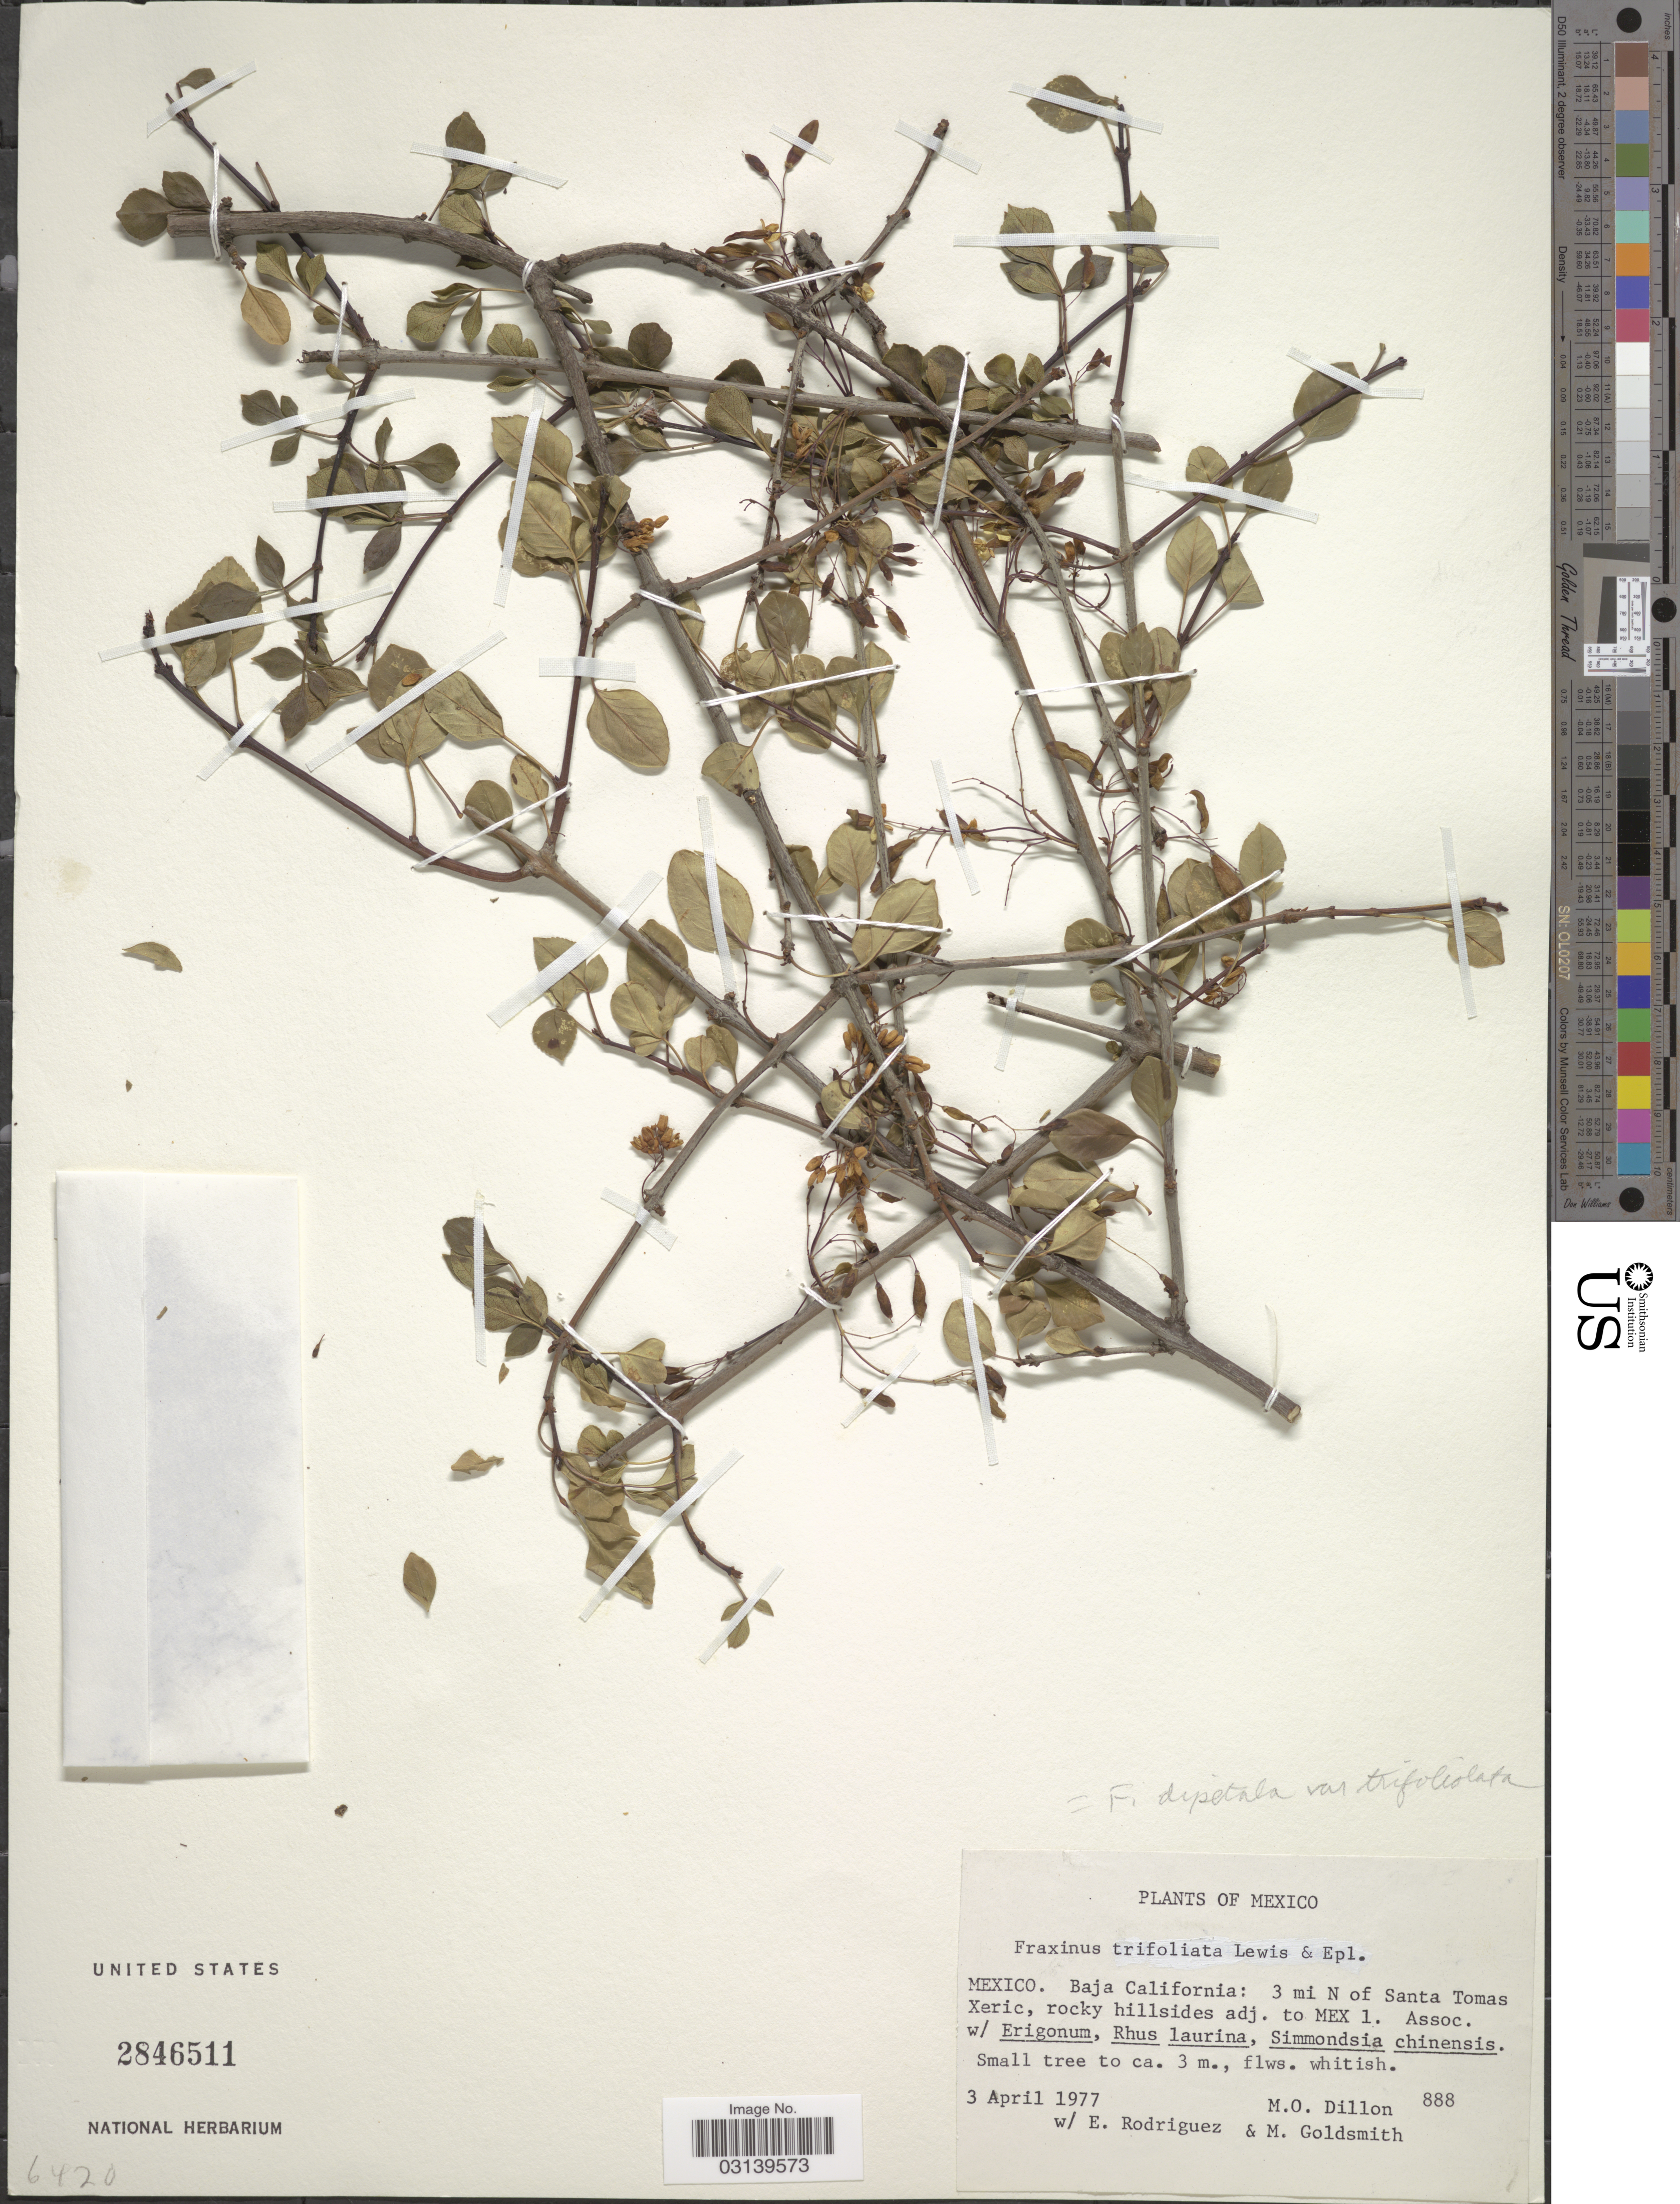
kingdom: Plantae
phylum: Tracheophyta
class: Magnoliopsida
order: Lamiales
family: Oleaceae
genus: Fraxinus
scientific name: Fraxinus dipetala var. trifoliolata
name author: Torr.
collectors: M. O. Dillon, E. Rodriguez & M. Goldsmith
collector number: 888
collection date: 1977-04-03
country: Mexico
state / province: Baja California Norte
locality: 3 mi. N of Santa Tomas Xeric, rocky hillside adj. to Mex 1.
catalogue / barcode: US 2846511